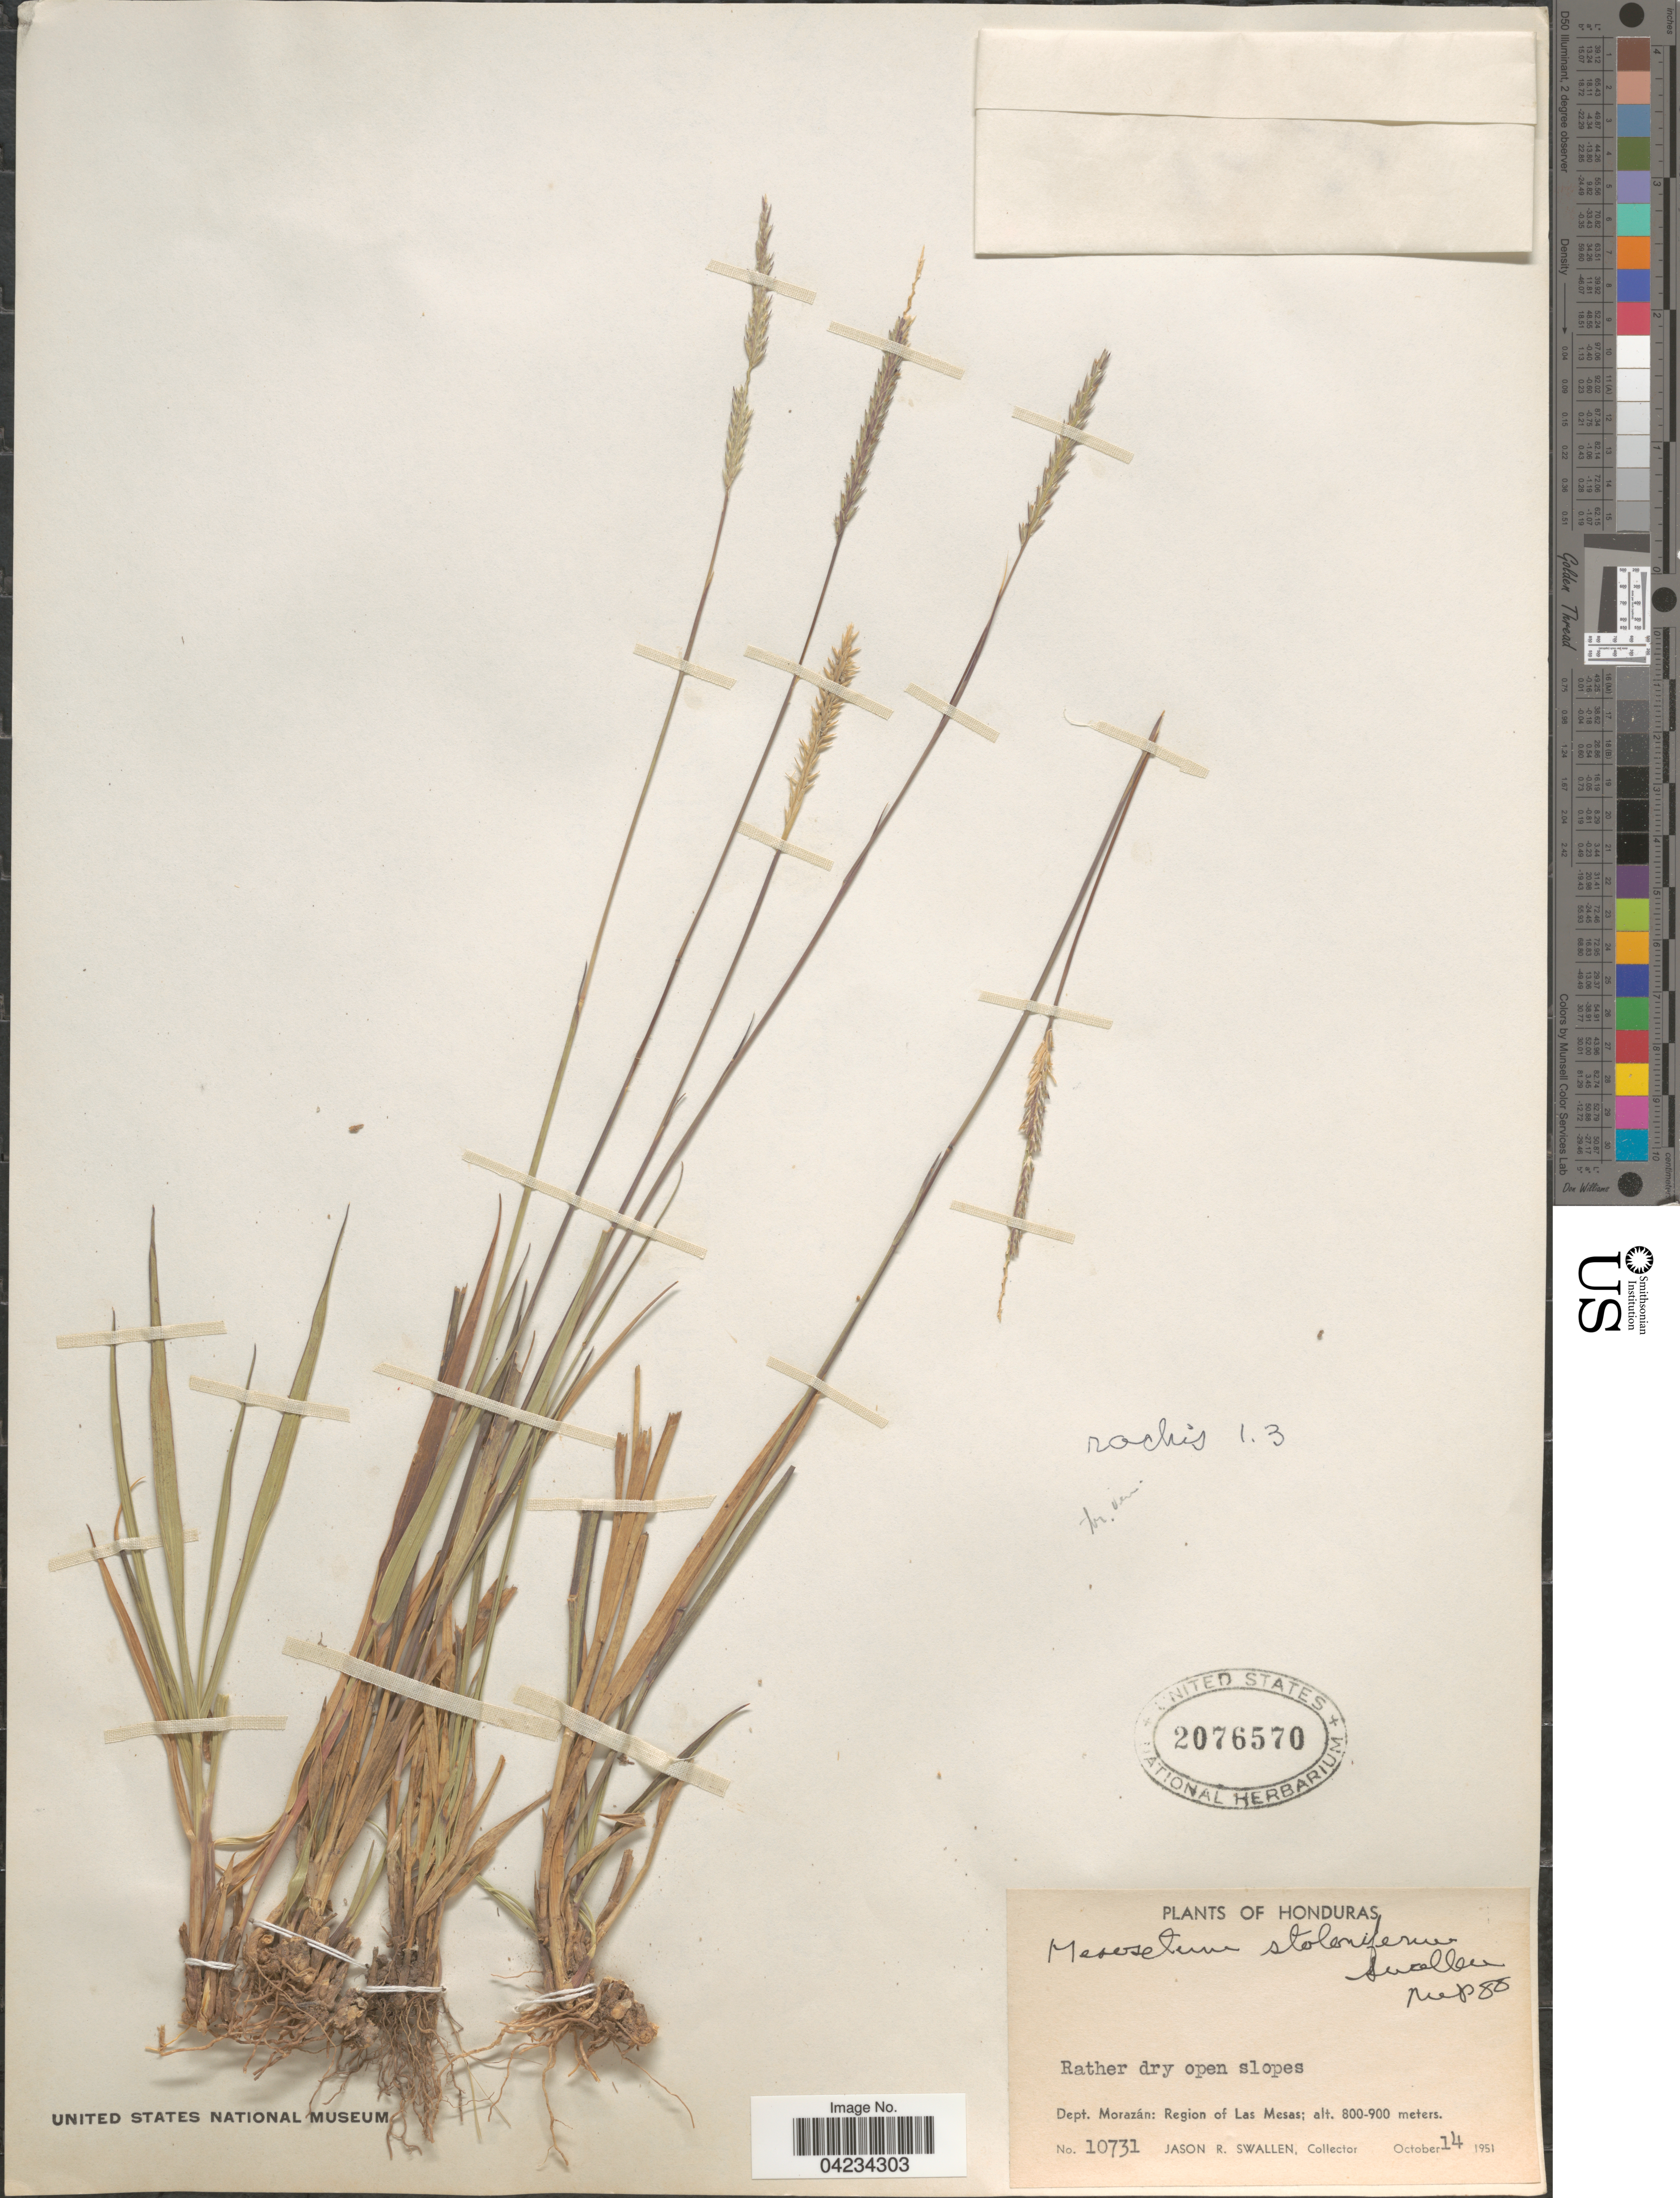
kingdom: Plantae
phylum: Tracheophyta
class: Liliopsida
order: Poales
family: Poaceae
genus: Mesosetum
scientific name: Mesosetum stoloniferum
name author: Swallen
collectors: J. R. Swallen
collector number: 10731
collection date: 1951-10-14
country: Honduras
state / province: Fco. Morazán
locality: Dept. Morazán: Region of Las Mesas.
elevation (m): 800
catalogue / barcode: US 2076570